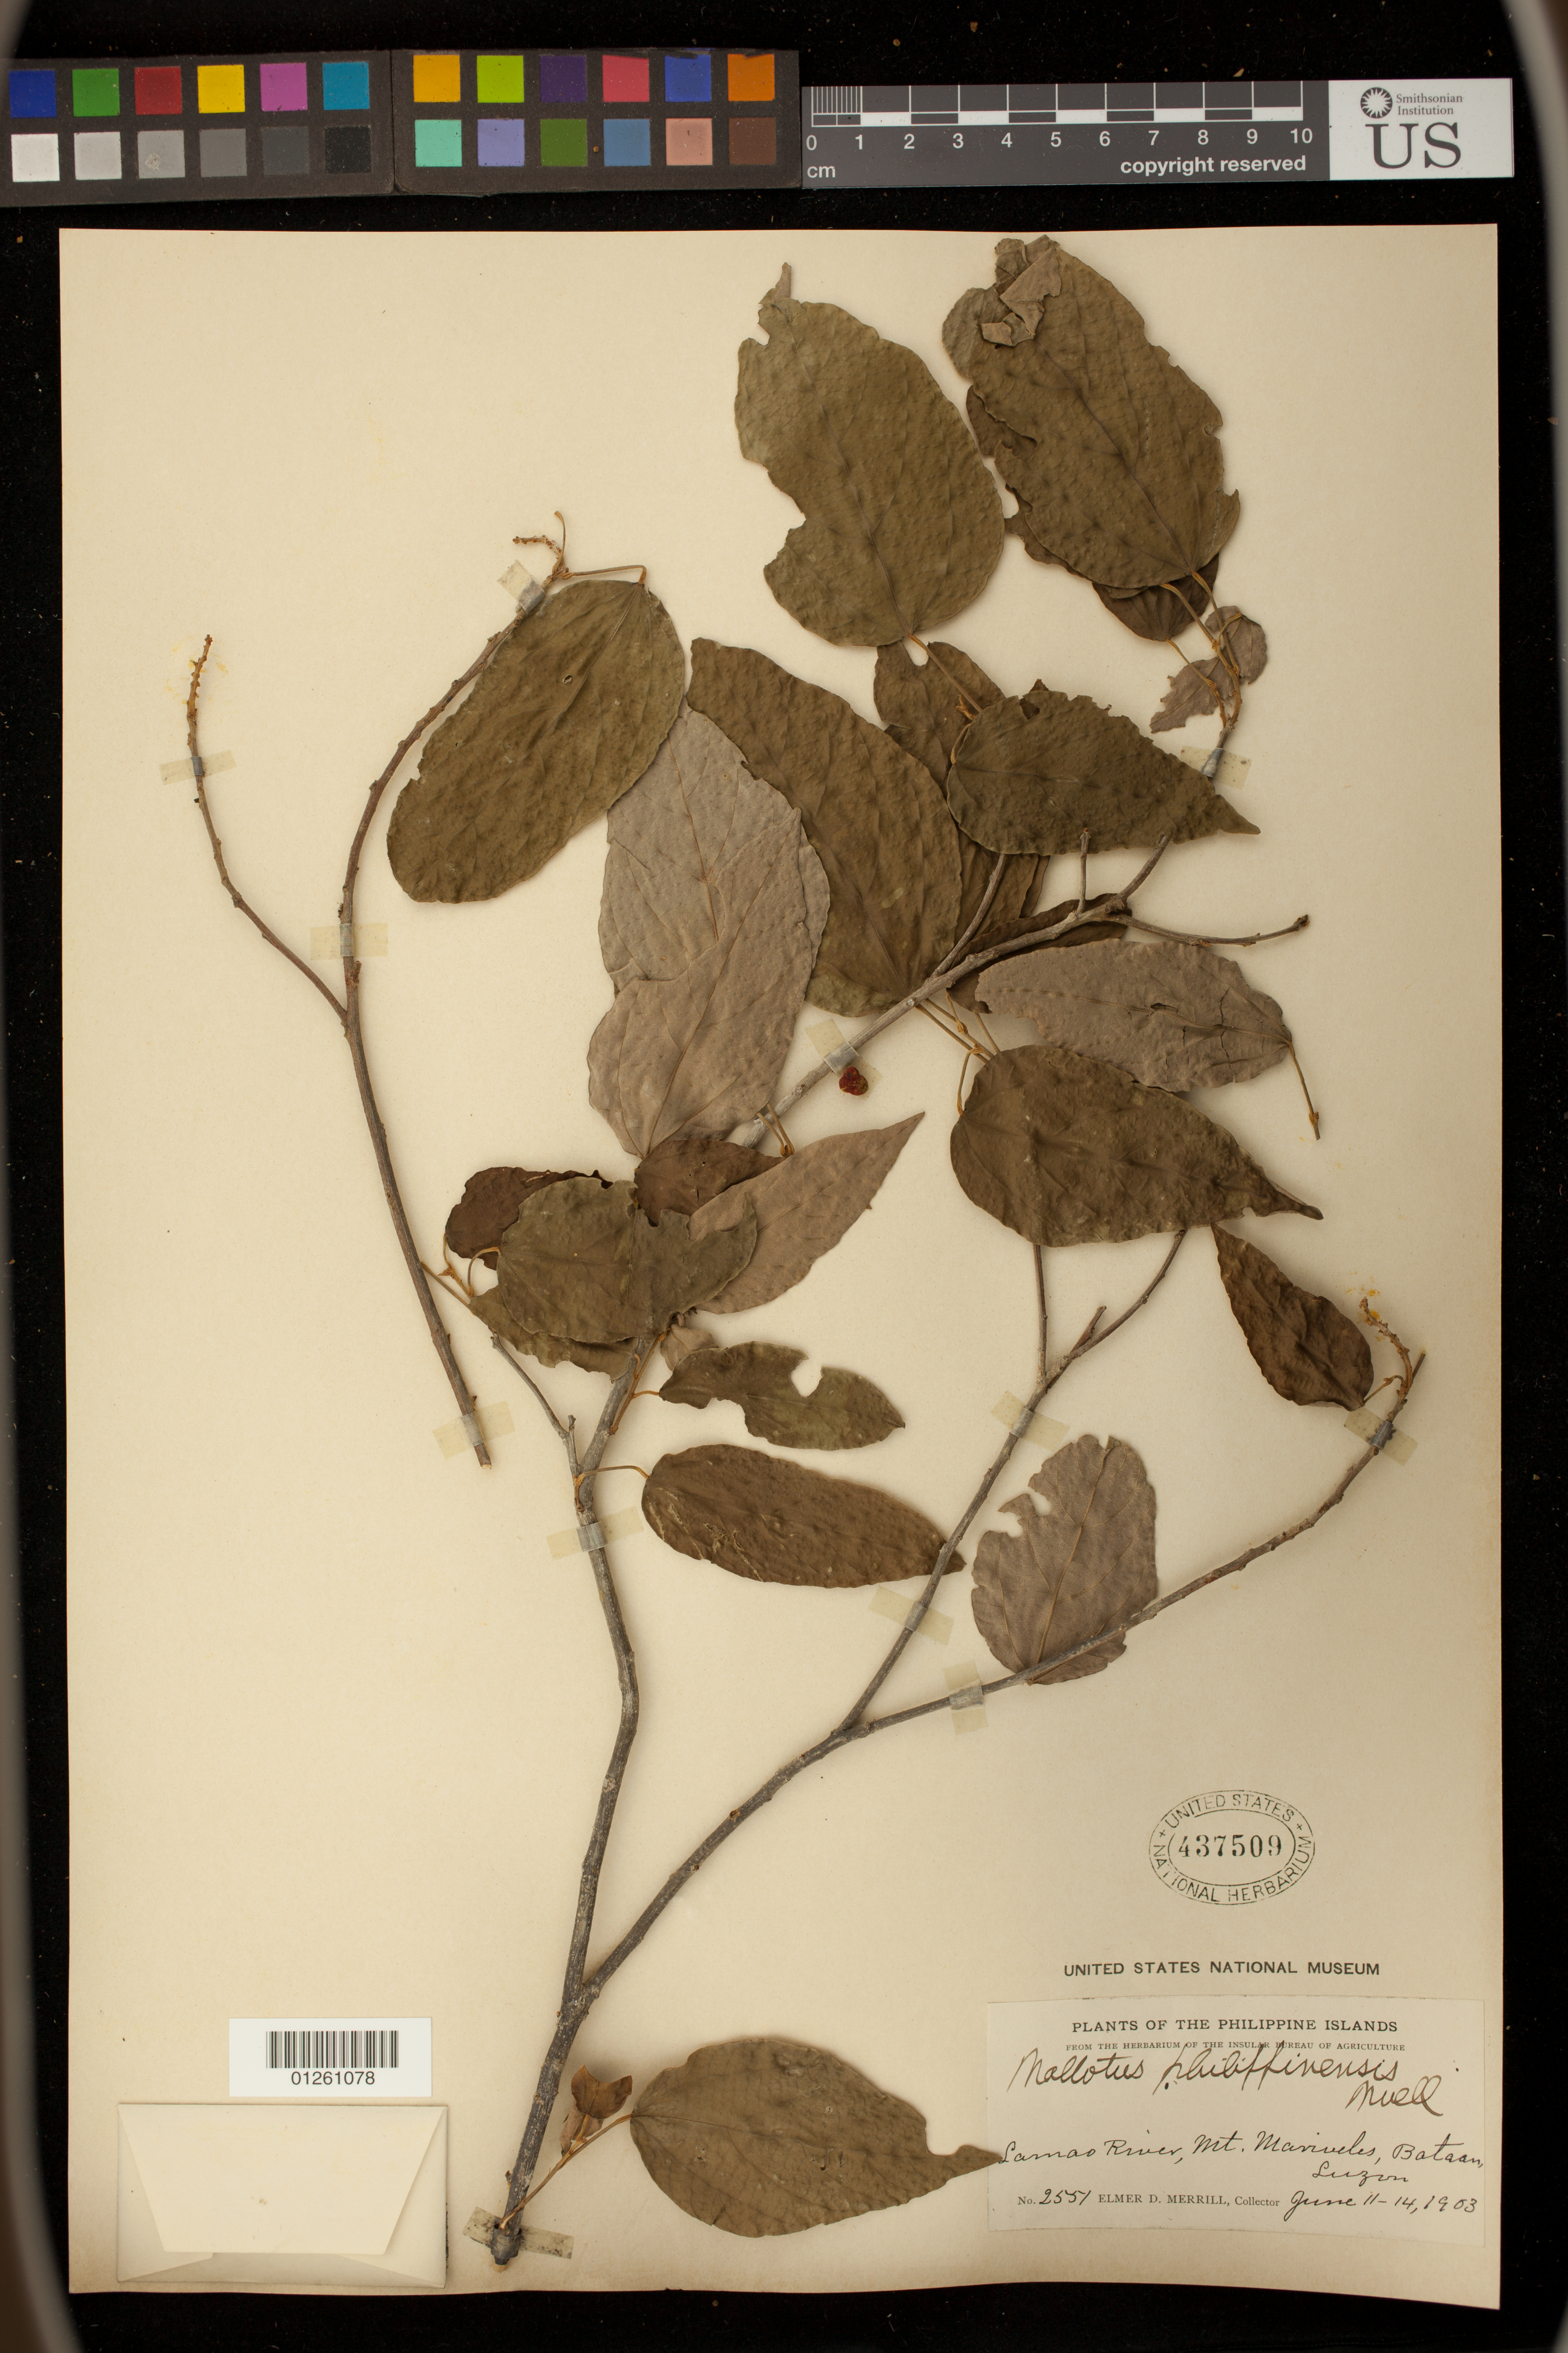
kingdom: Plantae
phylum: Tracheophyta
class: Magnoliopsida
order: Malpighiales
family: Euphorbiaceae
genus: Mallotus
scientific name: Mallotus philippensis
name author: (Lam.) Müll. Arg.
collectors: E. D. Merrill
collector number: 2551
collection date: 1903-06-11/1903-06-14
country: Philippines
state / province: Central Luzon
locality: Lamao River, Mt. Mariveles, Bataan, Luzon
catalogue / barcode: US 437509